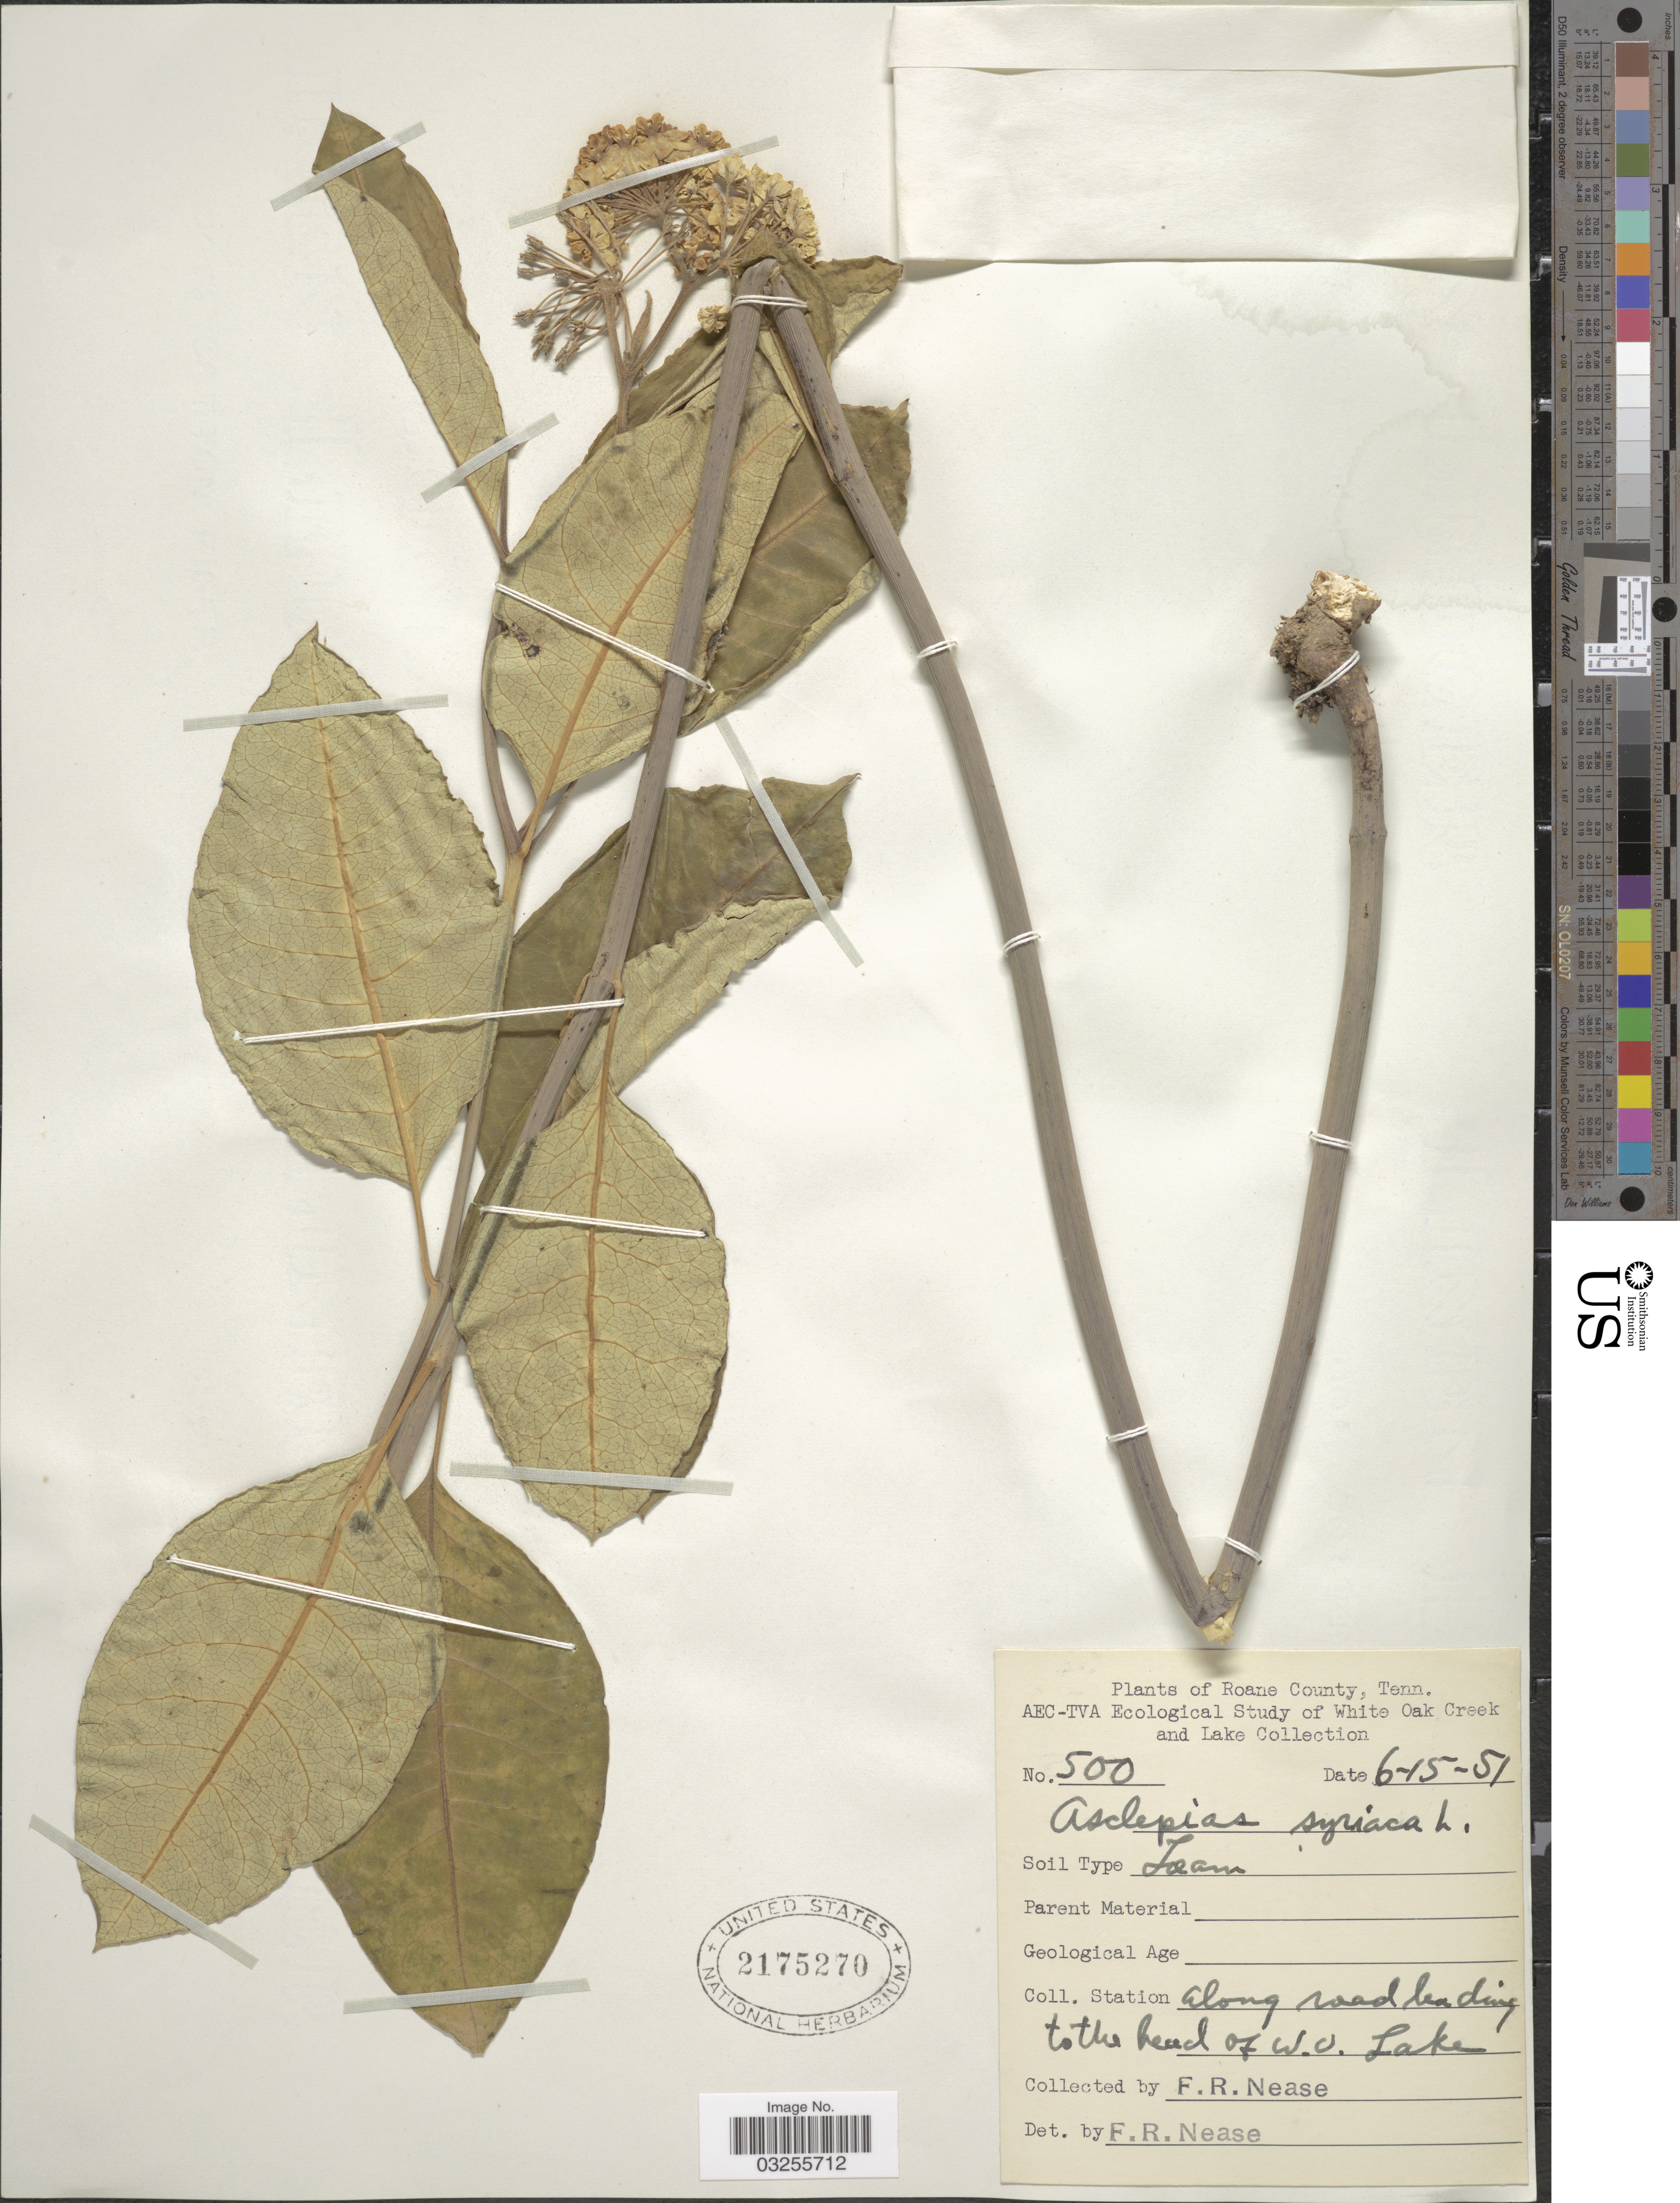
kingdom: Plantae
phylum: Tracheophyta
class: Magnoliopsida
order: Gentianales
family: Apocynaceae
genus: Asclepias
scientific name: Asclepias syriaca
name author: L.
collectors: F. Nease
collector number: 500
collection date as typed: Transcribed d/m/y: 15/6/51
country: United States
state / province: Tennessee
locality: Roane County. White Oak Creek and Lake. Along road leading to the head of W.O. Lake.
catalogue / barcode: US 2175270